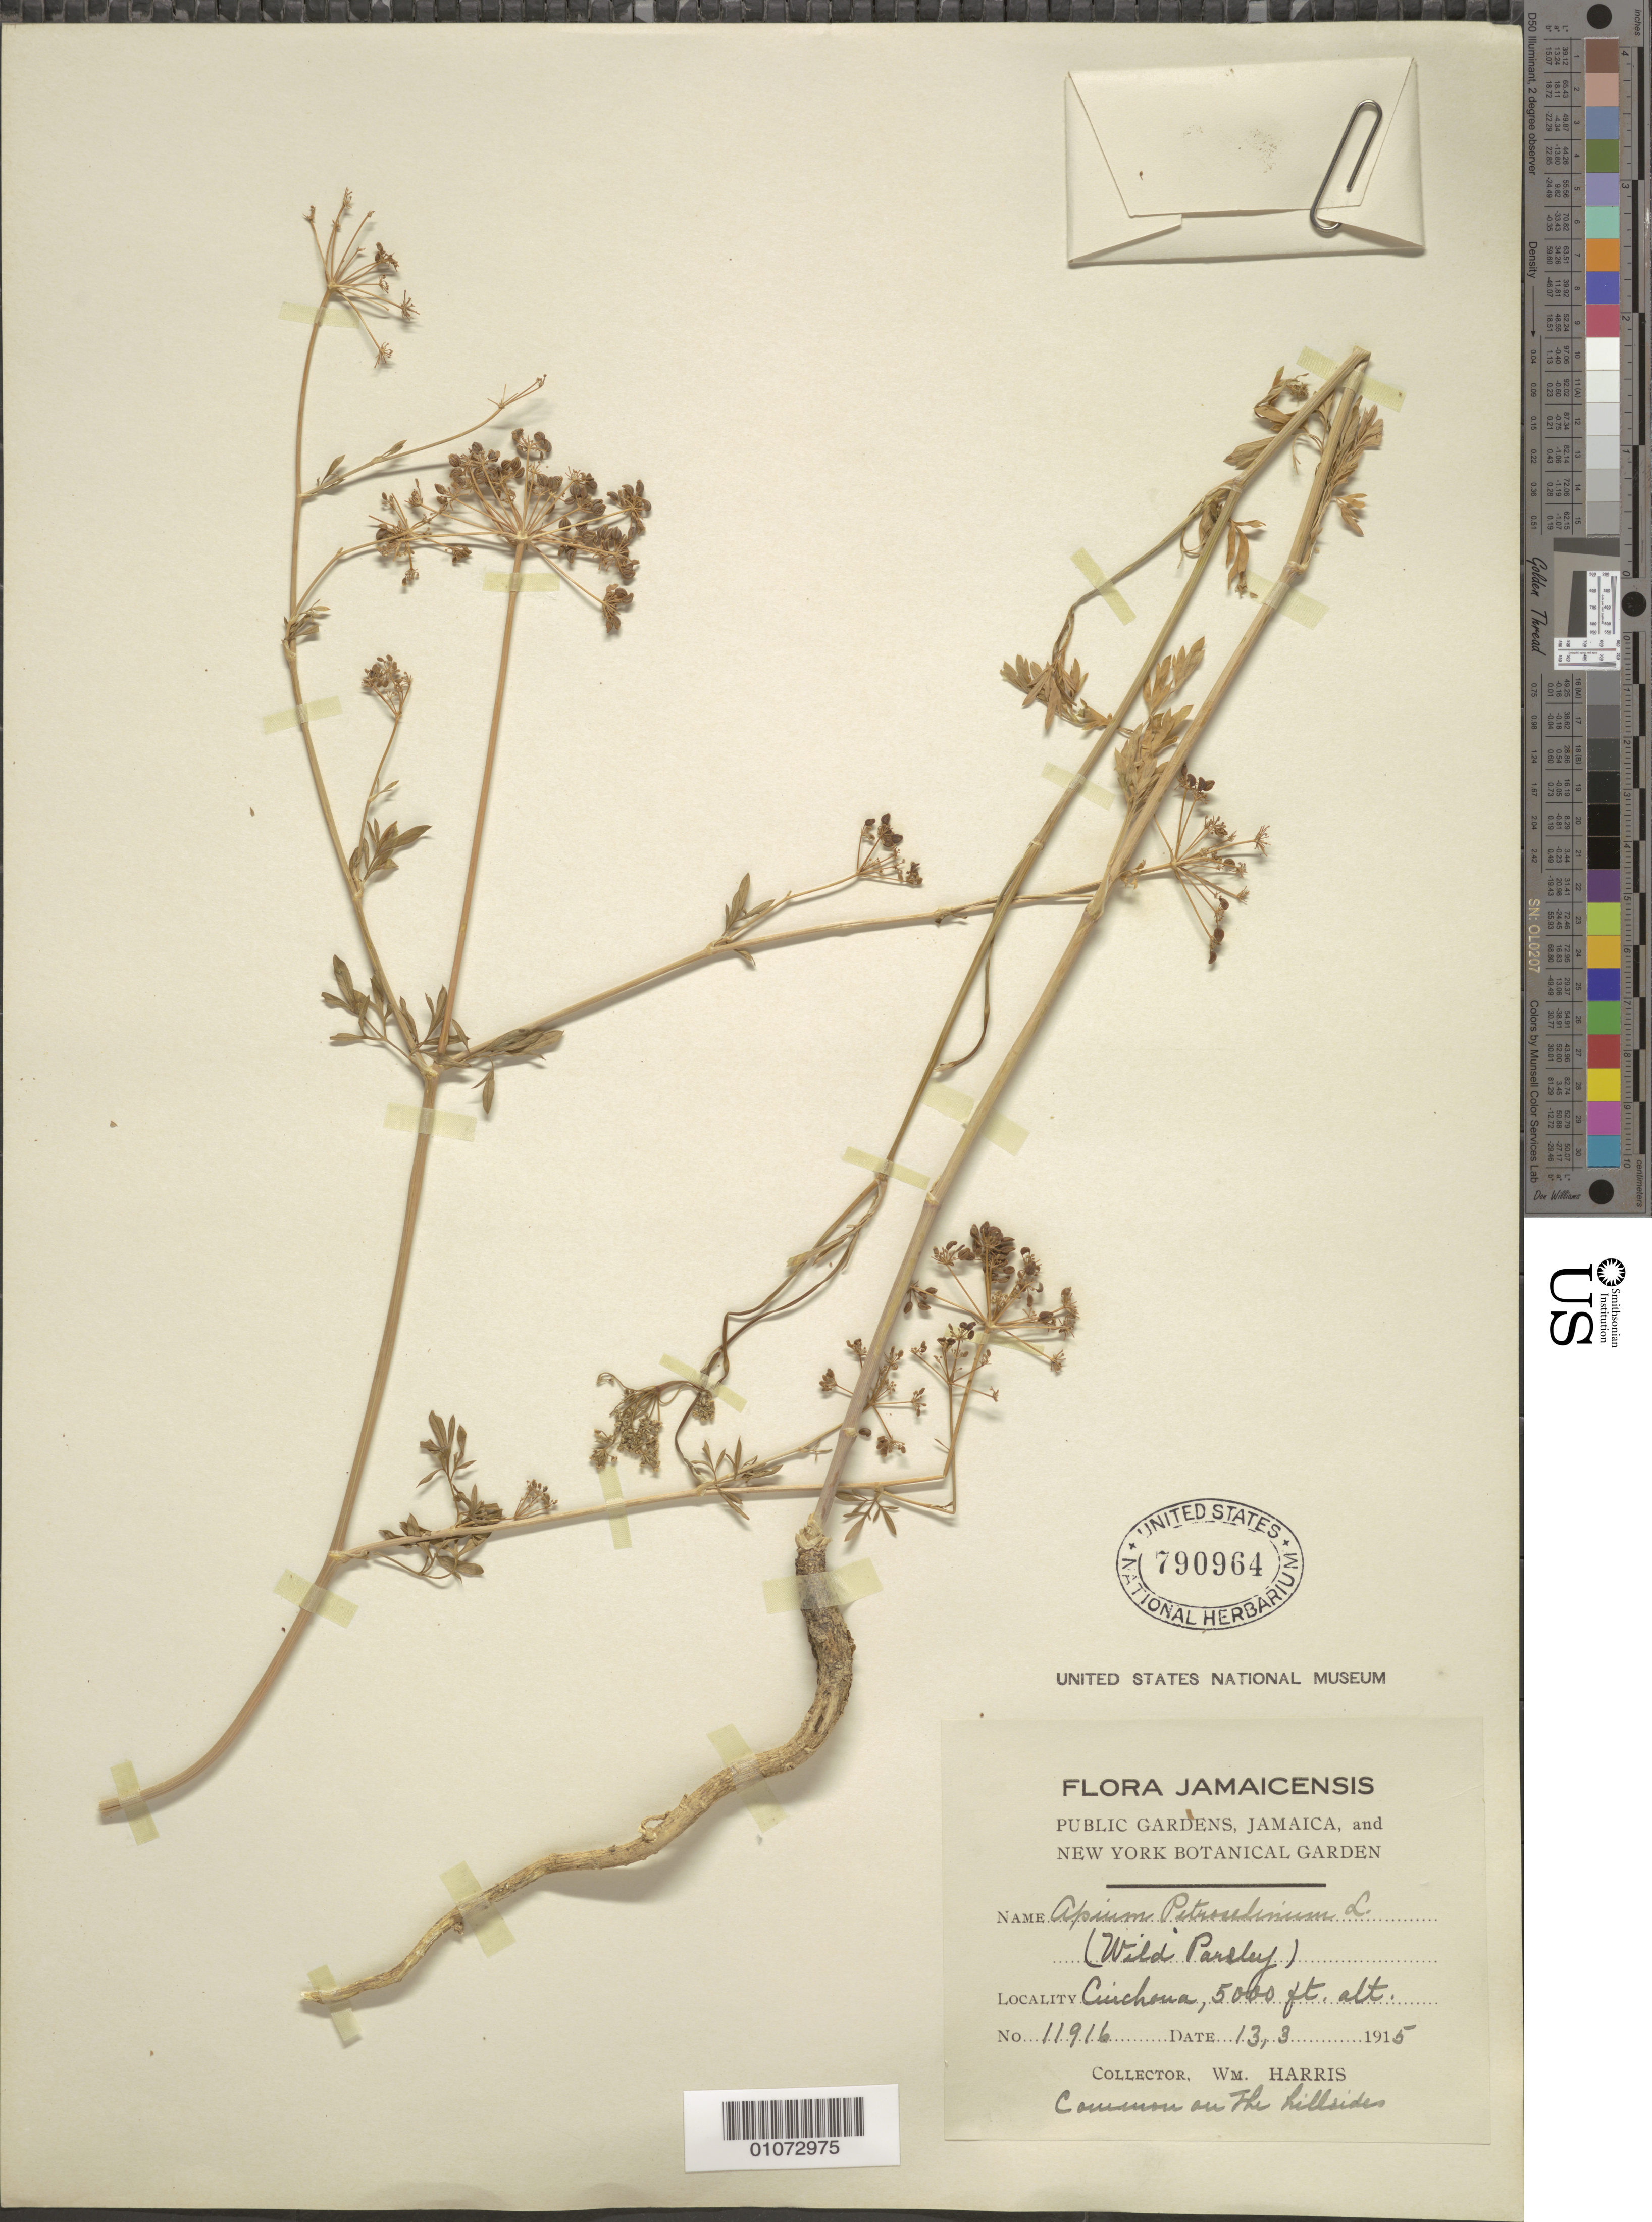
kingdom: Plantae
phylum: Tracheophyta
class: Magnoliopsida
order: Apiales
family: Apiaceae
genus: Apium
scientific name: Apium petroselinum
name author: L.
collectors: W. Harris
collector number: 11916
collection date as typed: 13 Mar 1915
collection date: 1915-03-13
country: Jamaica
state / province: Saint Andrew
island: Jamaica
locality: Cinchona, common on the hillsides.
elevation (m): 1524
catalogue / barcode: US 790964